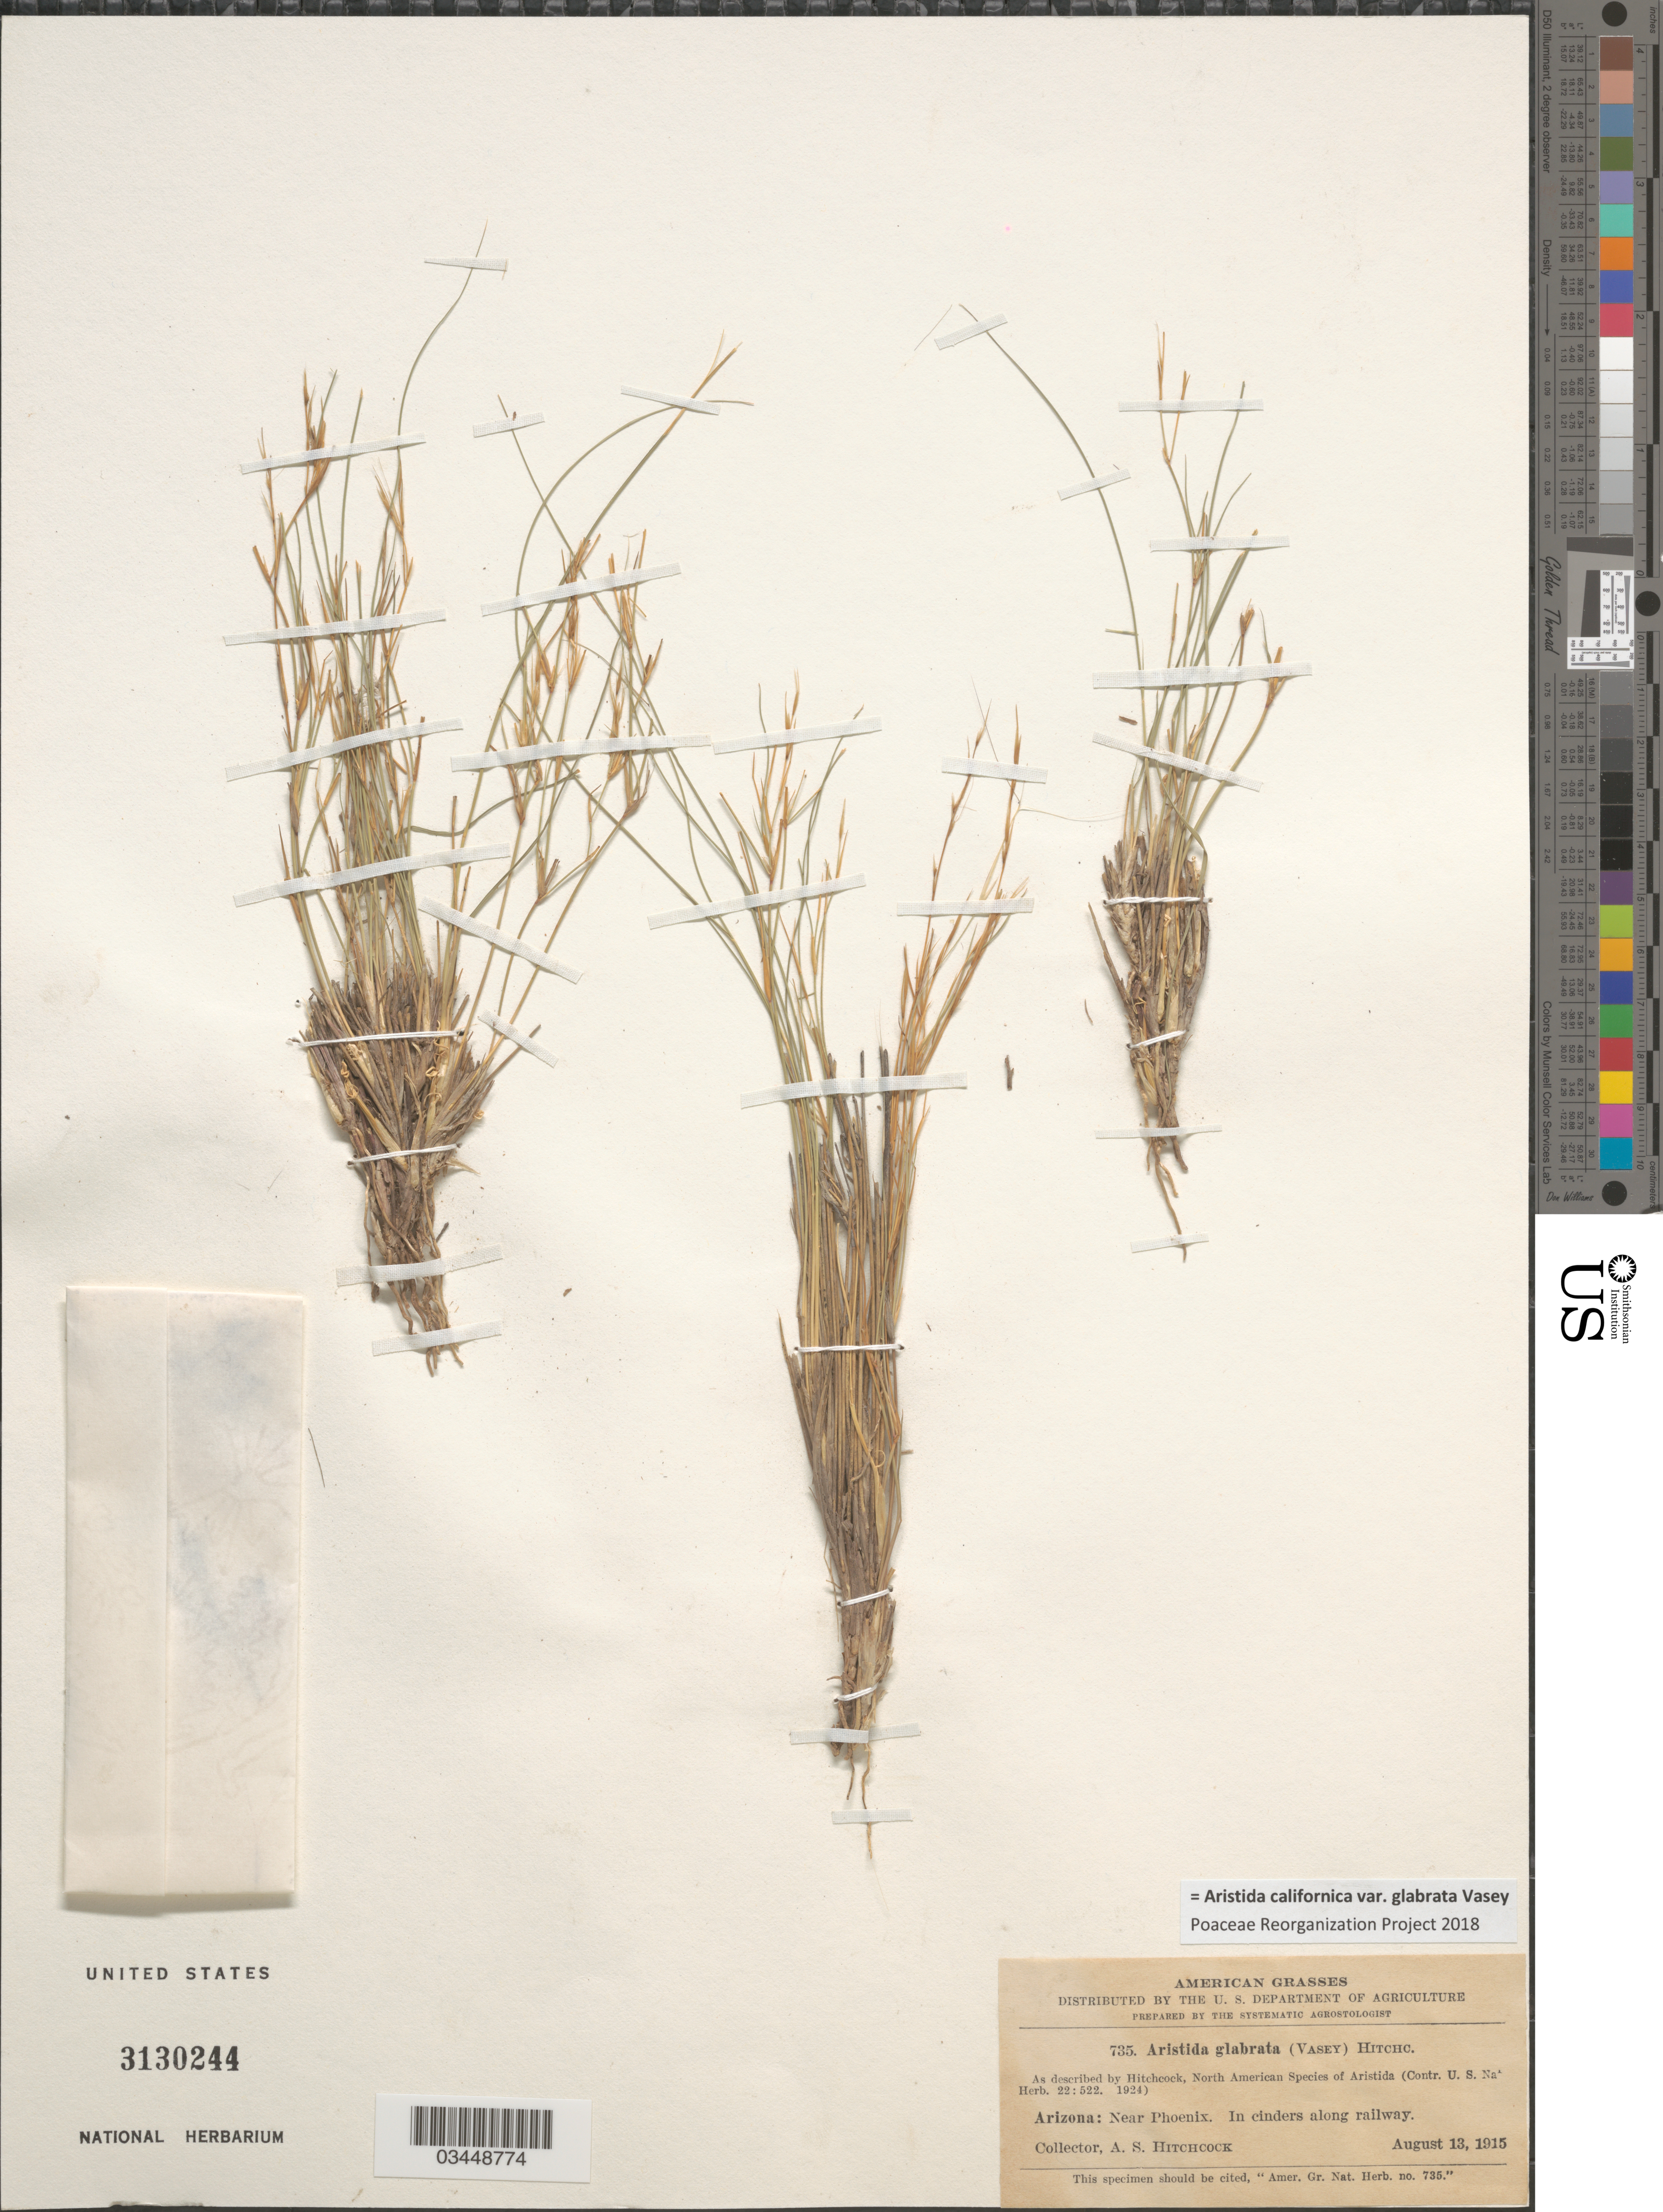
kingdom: Plantae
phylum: Tracheophyta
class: Liliopsida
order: Poales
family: Poaceae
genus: Aristida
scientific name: Aristida californica var. glabrata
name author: Vasey in Brandegee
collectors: A. S. Hitchcock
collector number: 735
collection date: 1915-08-13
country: United States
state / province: Arizona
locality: Near Phoenix. In cinders along railway.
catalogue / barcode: US 3130244